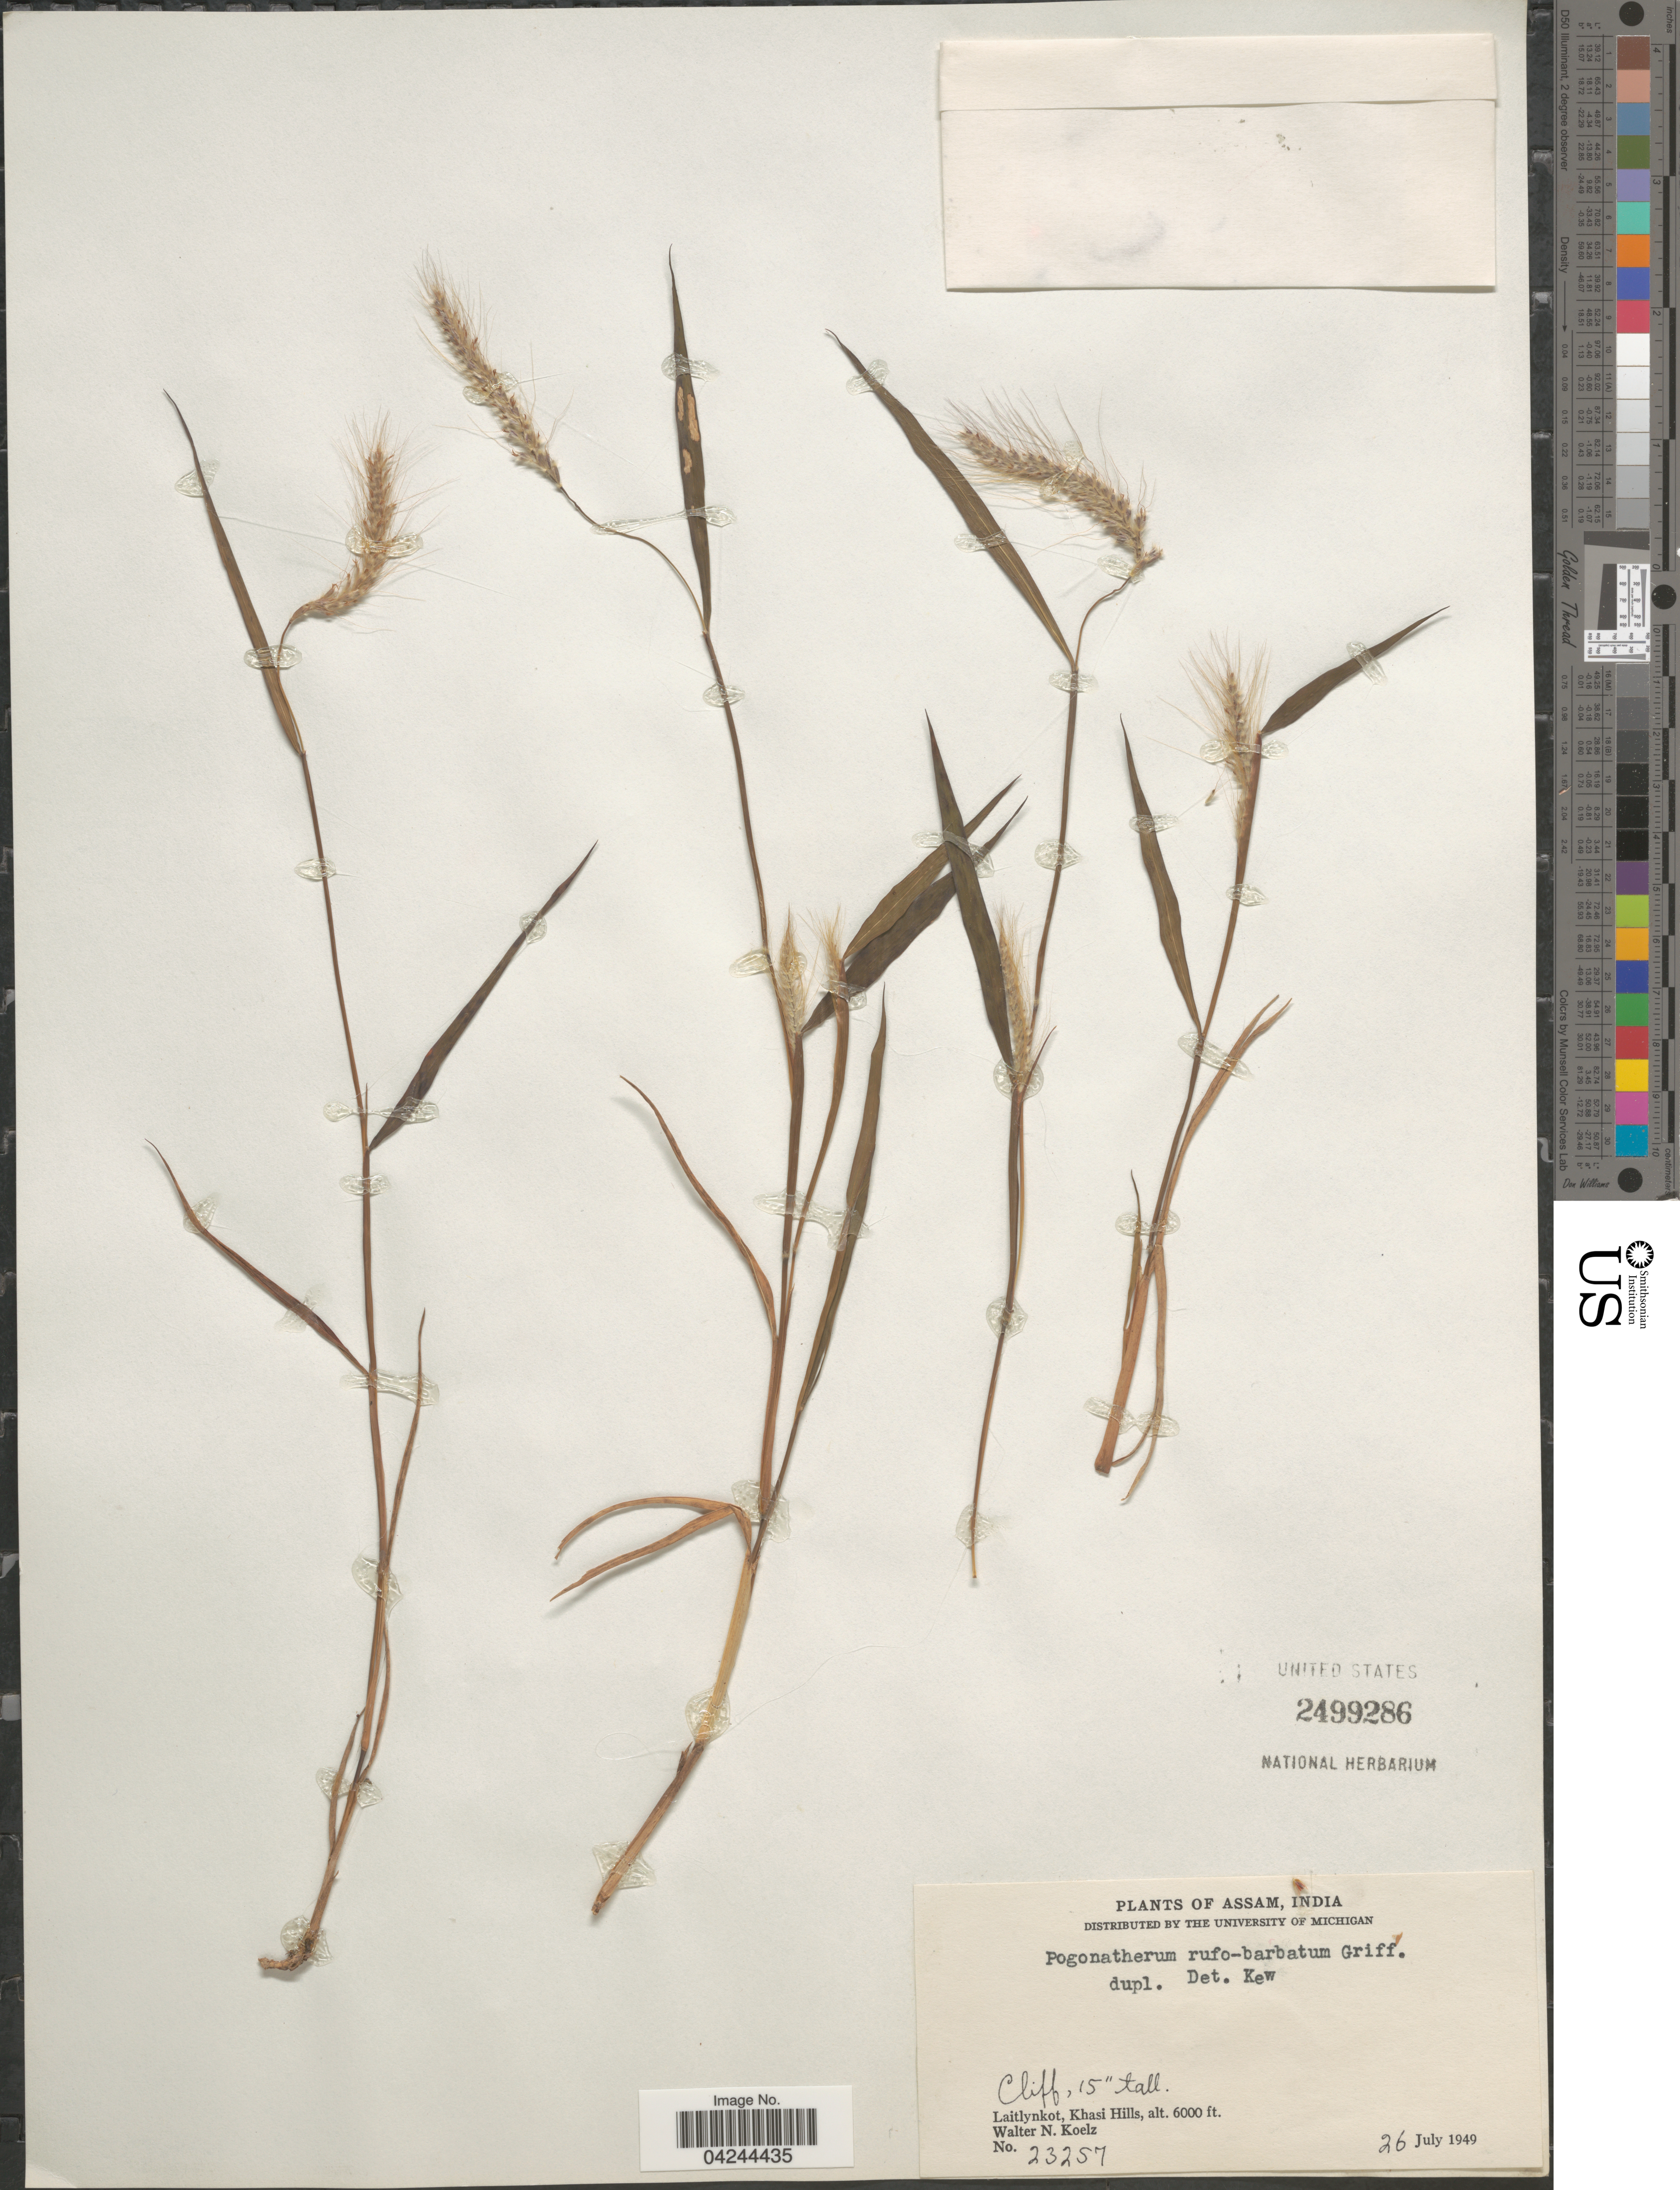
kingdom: Plantae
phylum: Tracheophyta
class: Liliopsida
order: Poales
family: Poaceae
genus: Pogonatherum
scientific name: Pogonatherum paniceum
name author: (Lam.) Hack.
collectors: W. N. Koelz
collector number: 23257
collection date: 1949-07-26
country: India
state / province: Meghalaya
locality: Laitlynkot, Khasi Hills.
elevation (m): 1829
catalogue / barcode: US 2499286